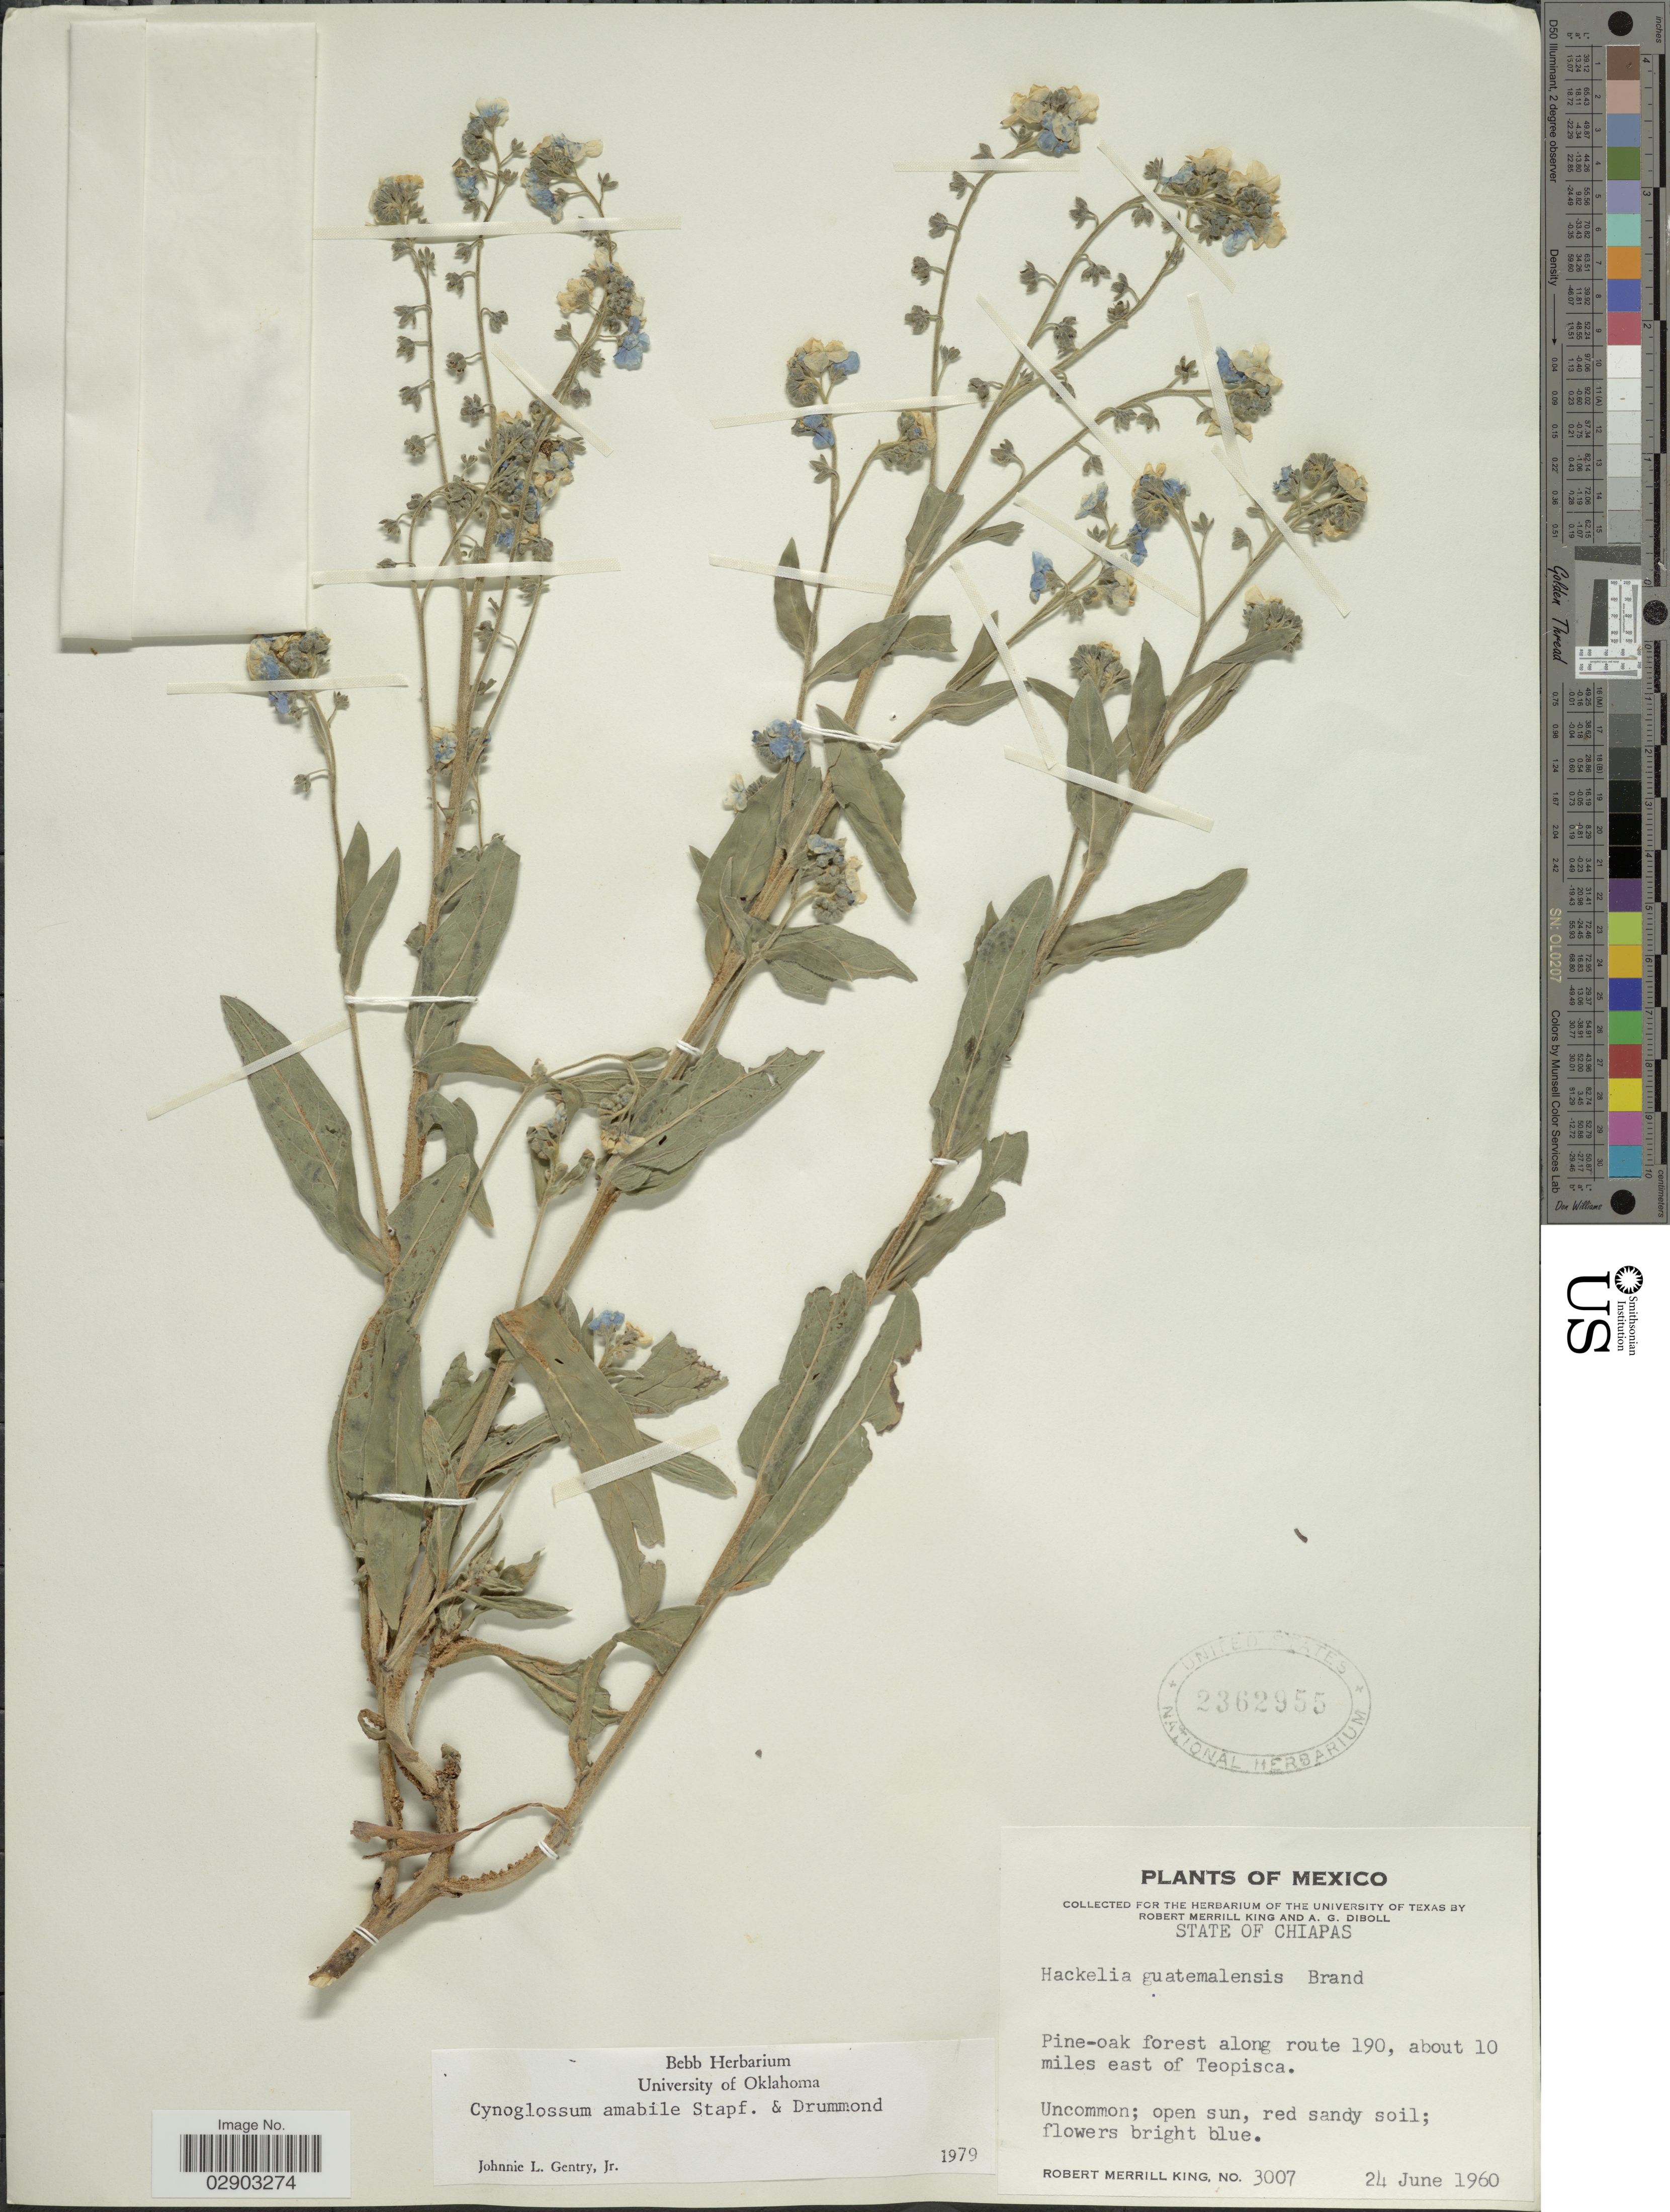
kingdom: Plantae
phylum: Tracheophyta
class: Magnoliopsida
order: Boraginales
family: Boraginaceae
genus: Cynoglossum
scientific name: Cynoglossum amabile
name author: Stapf & J.R. Drumm.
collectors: R. M. King & A. Diboll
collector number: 3007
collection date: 1960-06-24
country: Mexico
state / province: Chiapas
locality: Along route 190, about 10 miles east of Teopisca.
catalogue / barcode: US 2362955